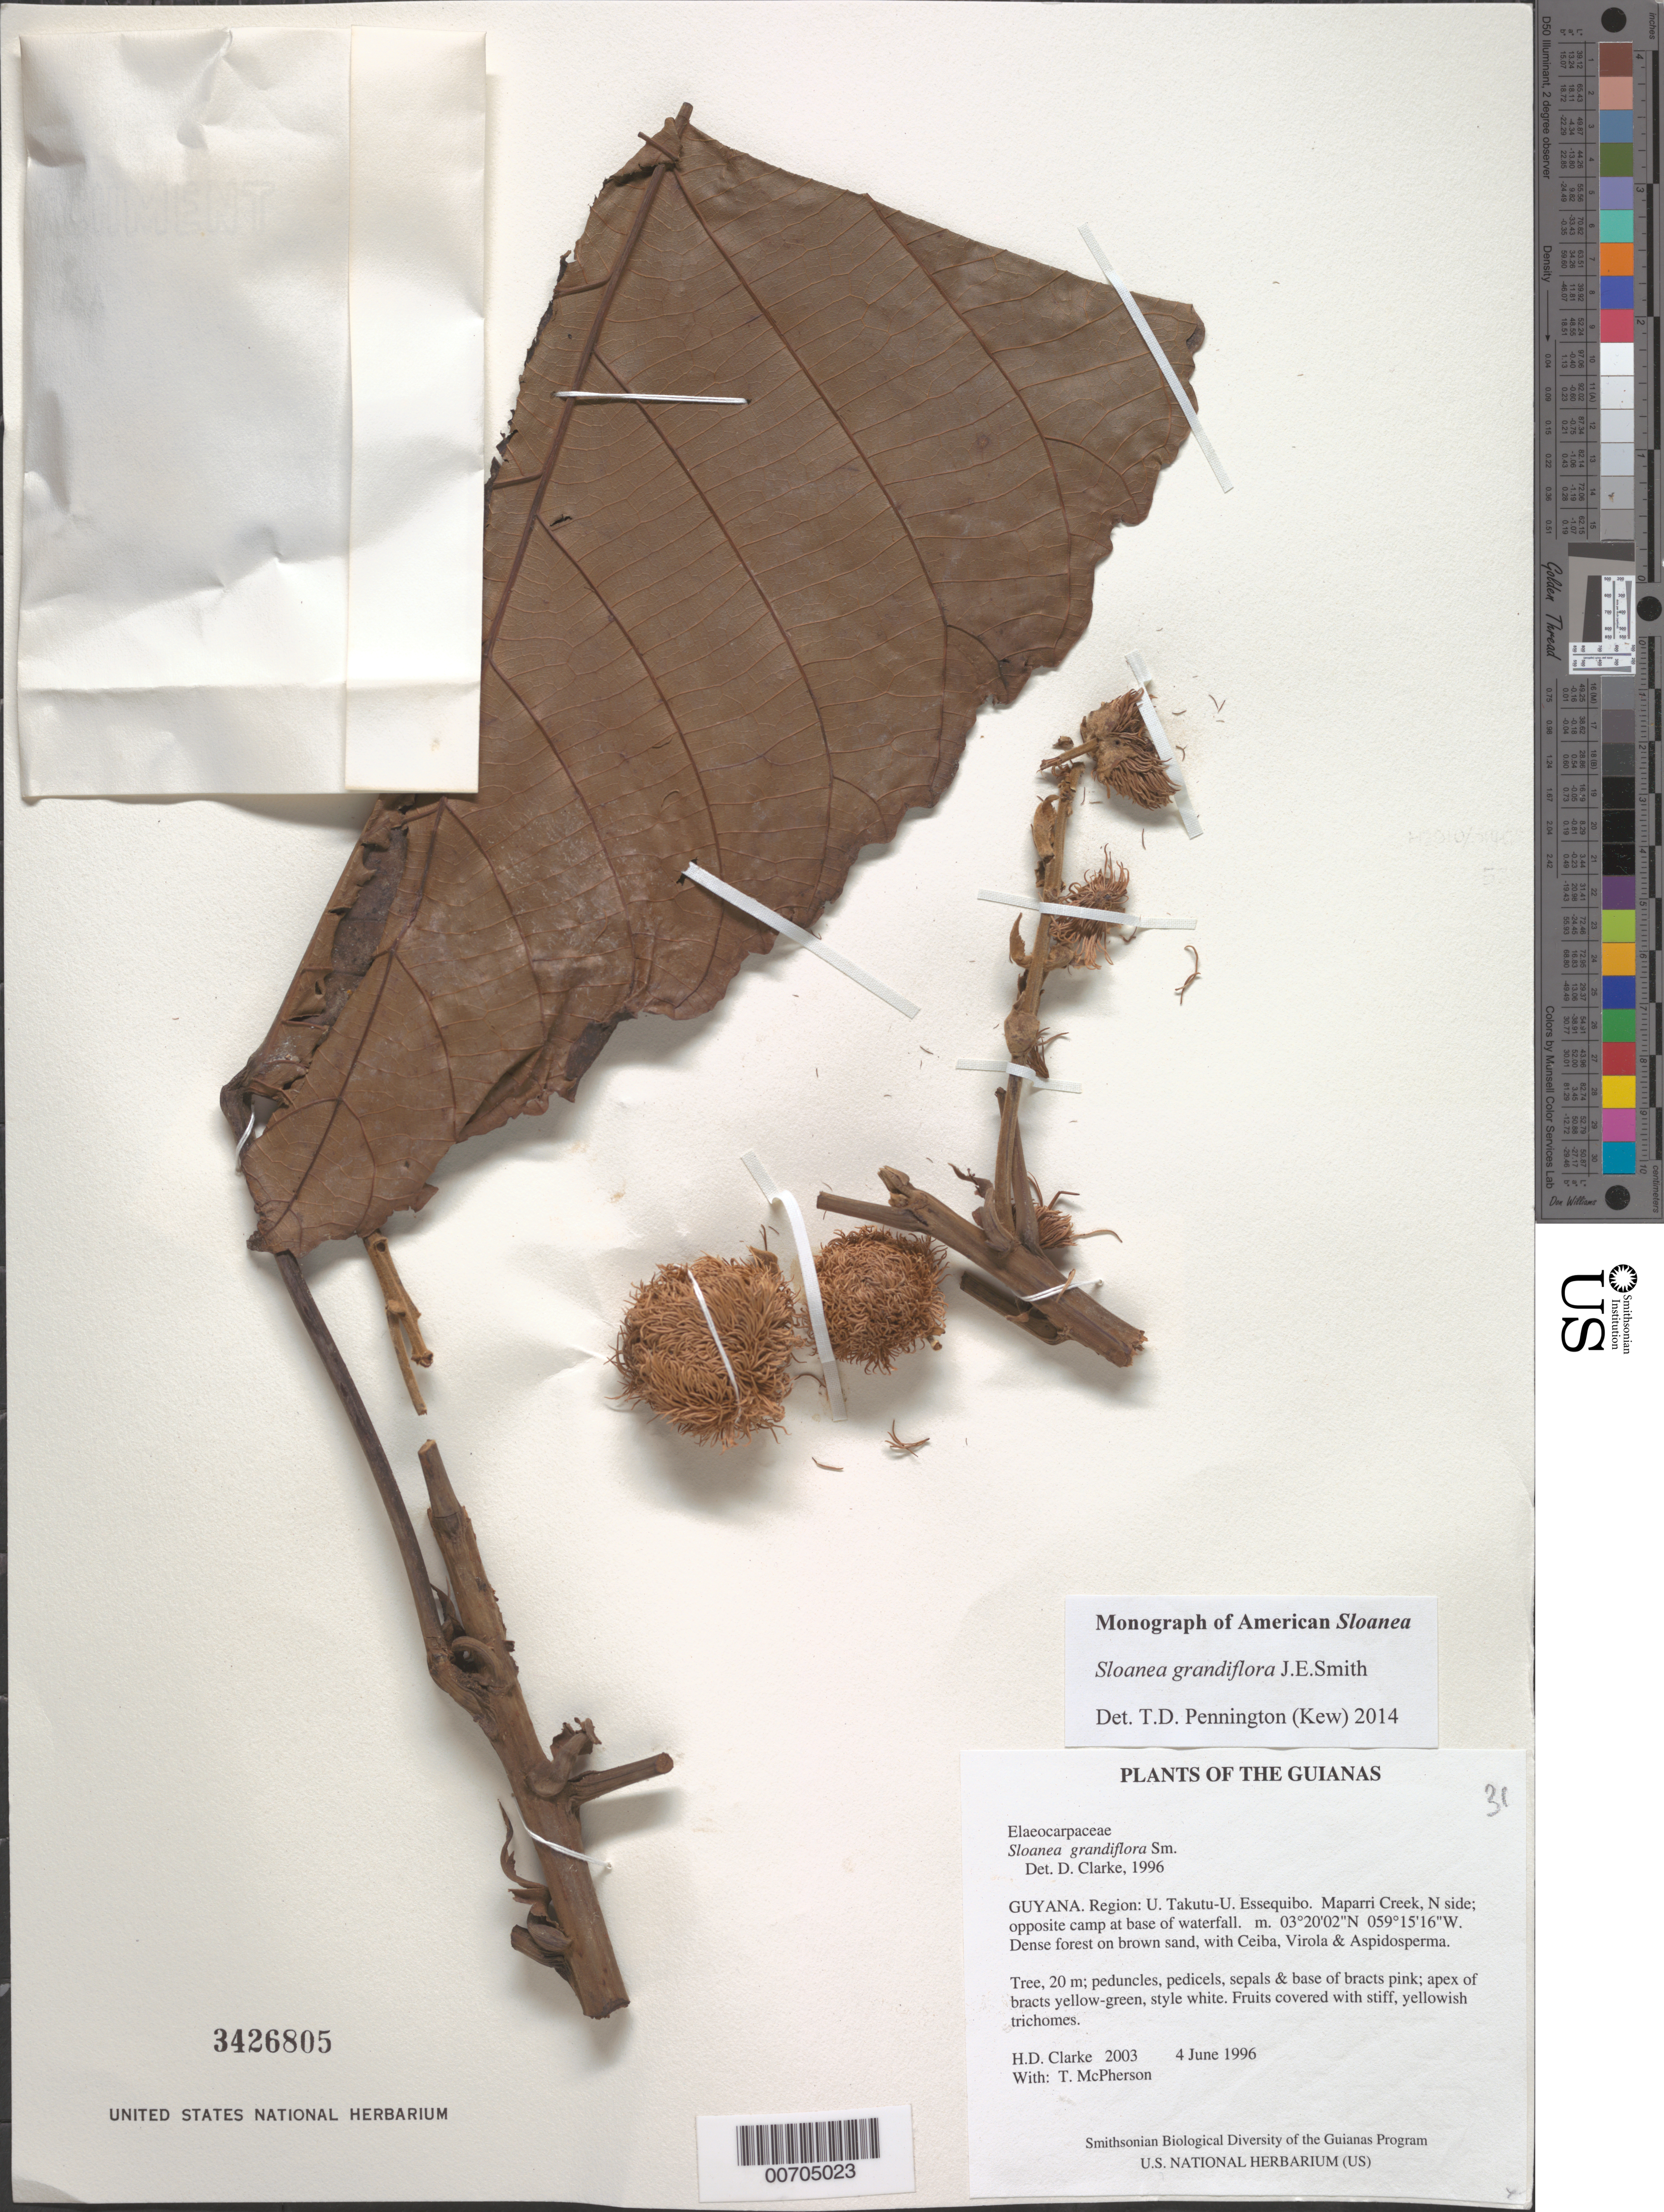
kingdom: Plantae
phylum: Tracheophyta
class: Magnoliopsida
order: Oxalidales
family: Elaeocarpaceae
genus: Sloanea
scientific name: Sloanea grandiflora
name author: Sm.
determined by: Pennington, T. D., (K)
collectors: H. D. Clarke & T. McPherson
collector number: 2003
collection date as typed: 5 June 1996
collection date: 1996-06-05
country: Guyana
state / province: U. Takutu-U. Essequibo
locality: Maparri Creek, N side; opposite camp at base of waterfall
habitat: Streamside vegetation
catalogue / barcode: US 3426805